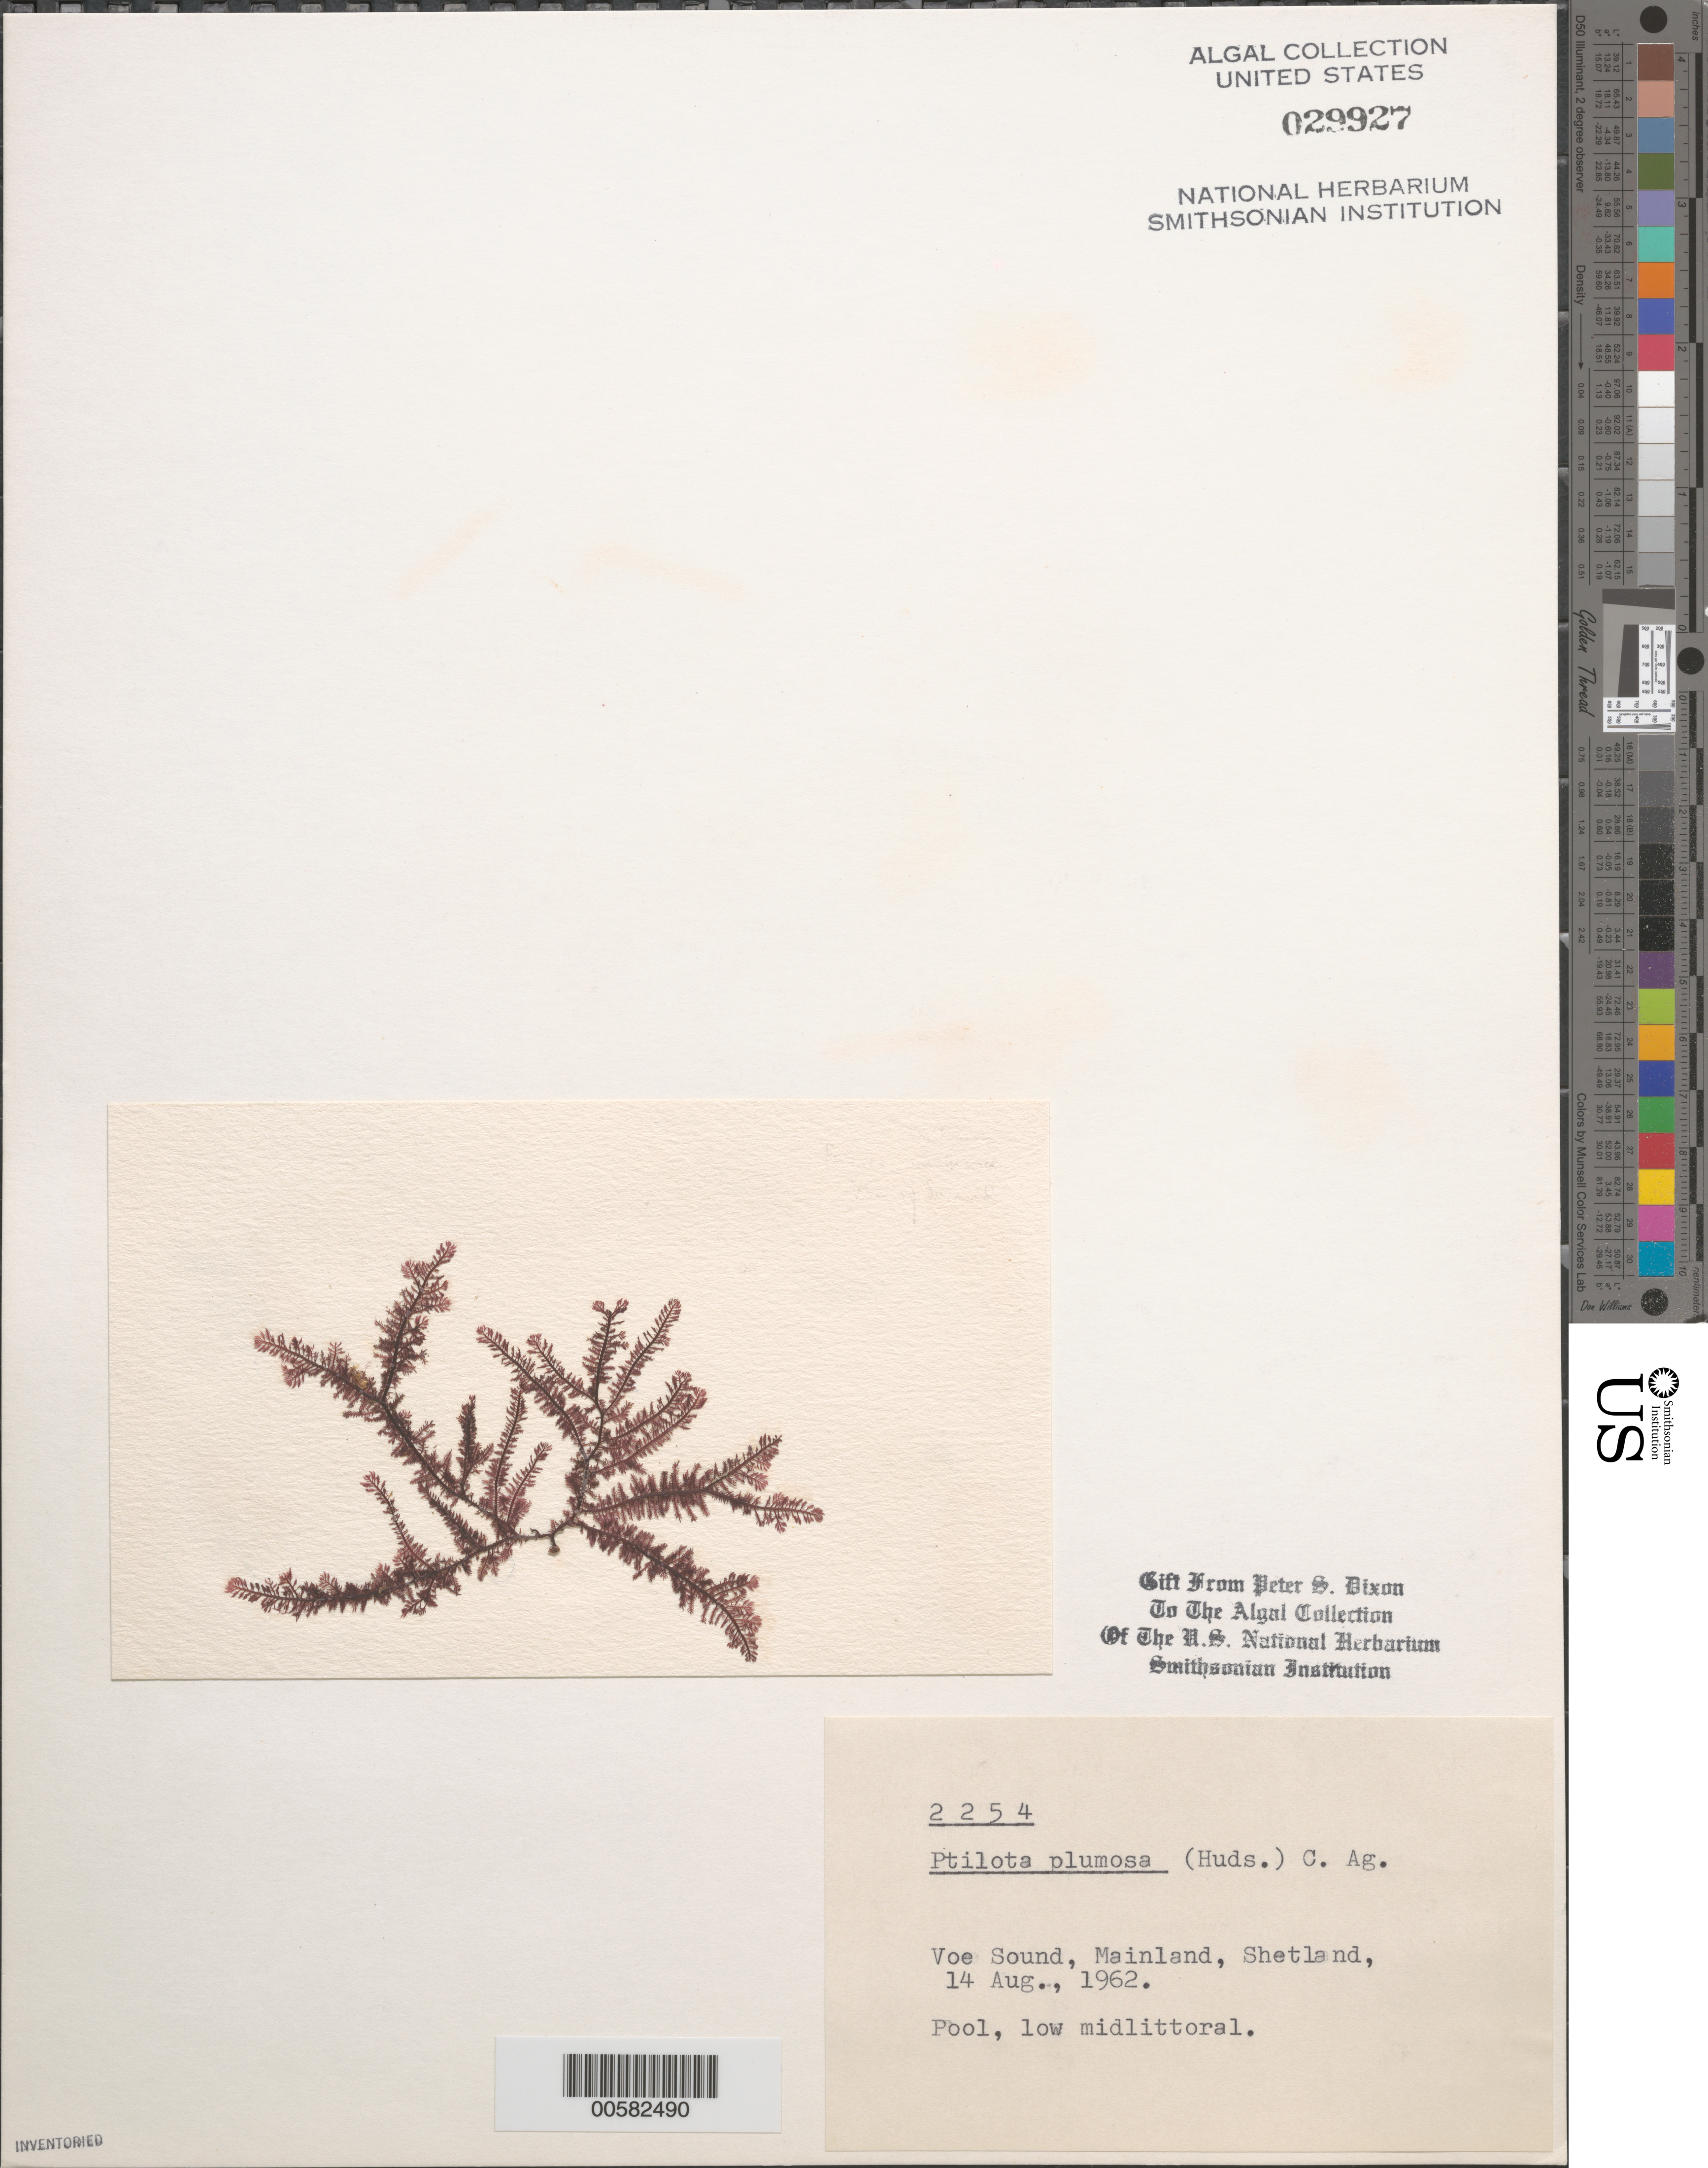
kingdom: Plantae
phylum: Rhodophyta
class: Florideophyceae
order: Ceramiales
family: Wrangeliaceae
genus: Ptilota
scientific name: Ptilota gunneri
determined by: Algae name updating Project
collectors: P. S. Dixon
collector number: PSD 2254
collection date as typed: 14 Aug 1962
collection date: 1962-08-14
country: United Kingdom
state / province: Scotland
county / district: Shetland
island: Mainland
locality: Voe Sound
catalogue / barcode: US 29927